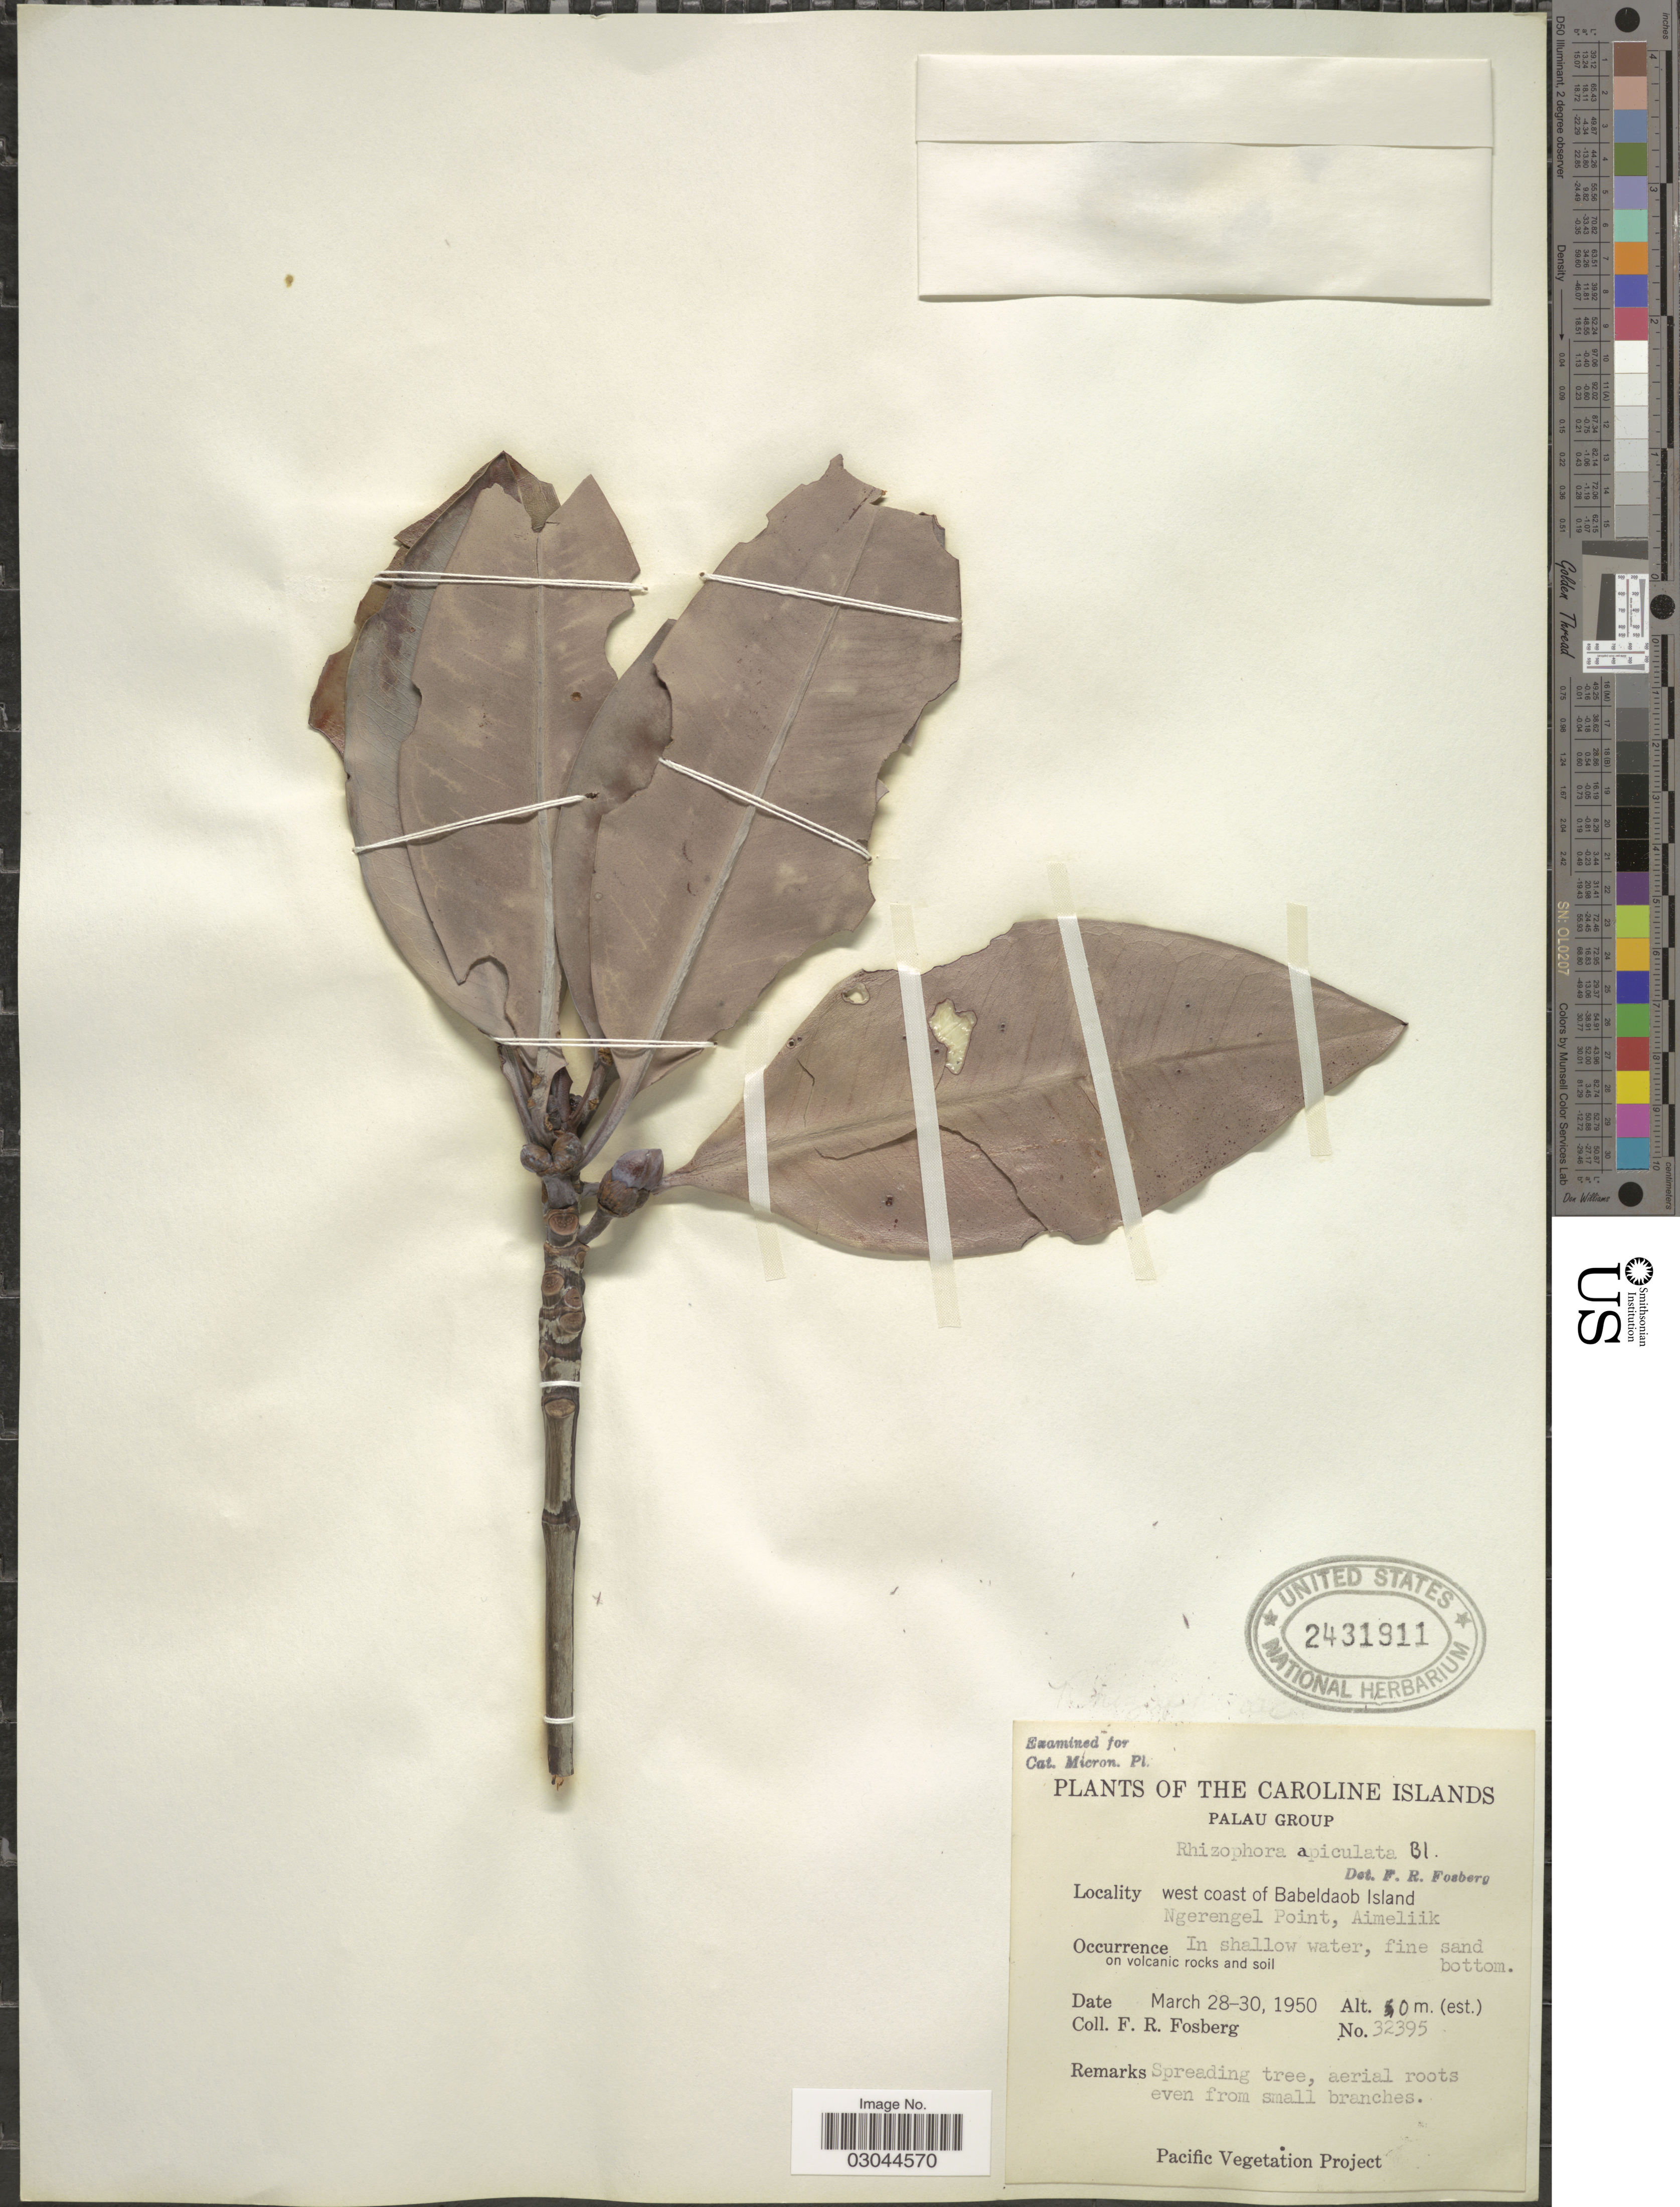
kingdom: Plantae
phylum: Tracheophyta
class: Magnoliopsida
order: Malpighiales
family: Rhizophoraceae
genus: Rhizophora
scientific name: Rhizophora apiculata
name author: Blume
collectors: F. R. Fosberg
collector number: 32395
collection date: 1950-03-28/1950-03-30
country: Palau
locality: The Caroline Islands. Palau Group, west coast of Babeldaob Island. Ngerengel Point, Aimeliik. In shallow water.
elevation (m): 0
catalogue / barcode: US 2431911